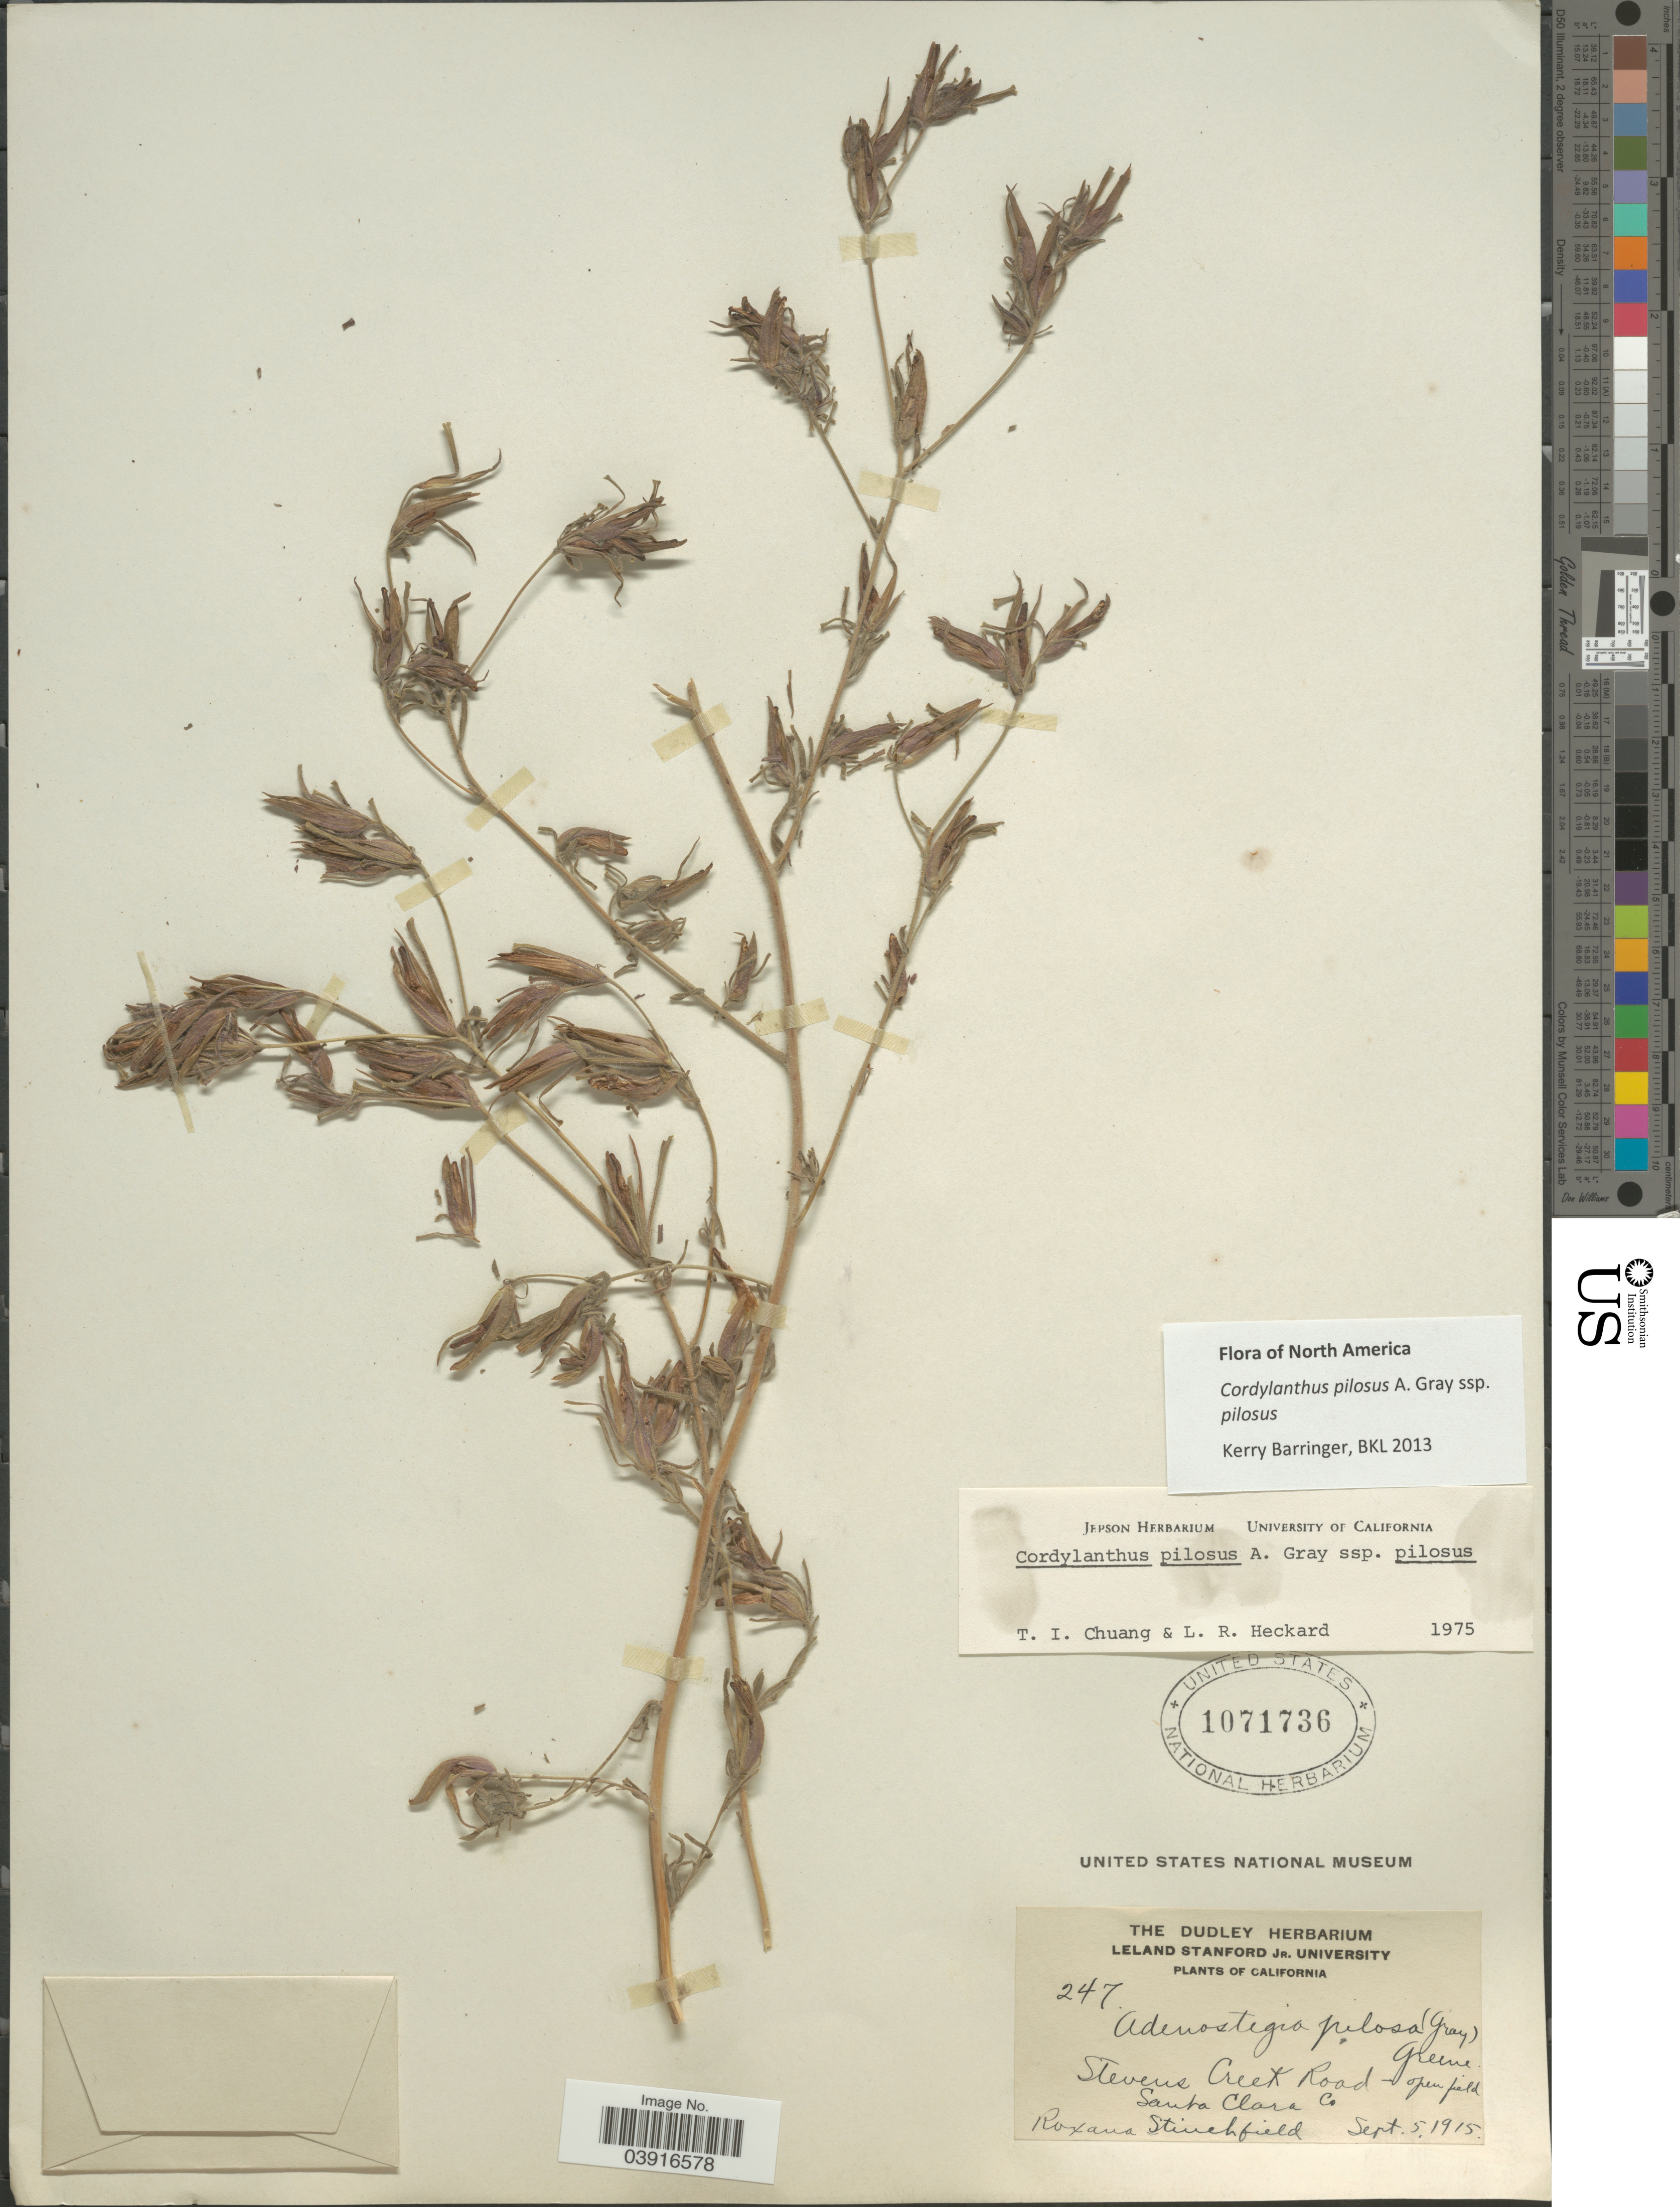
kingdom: Plantae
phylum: Tracheophyta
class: Magnoliopsida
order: Lamiales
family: Orobanchaceae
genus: Cordylanthus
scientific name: Cordylanthus pilosus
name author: A. Gray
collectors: R. S. Ferris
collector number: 247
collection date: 1915-09-05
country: United States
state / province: California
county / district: Santa Clara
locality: Stevens Creek Road. Santa Clara Co.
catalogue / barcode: US 1071736